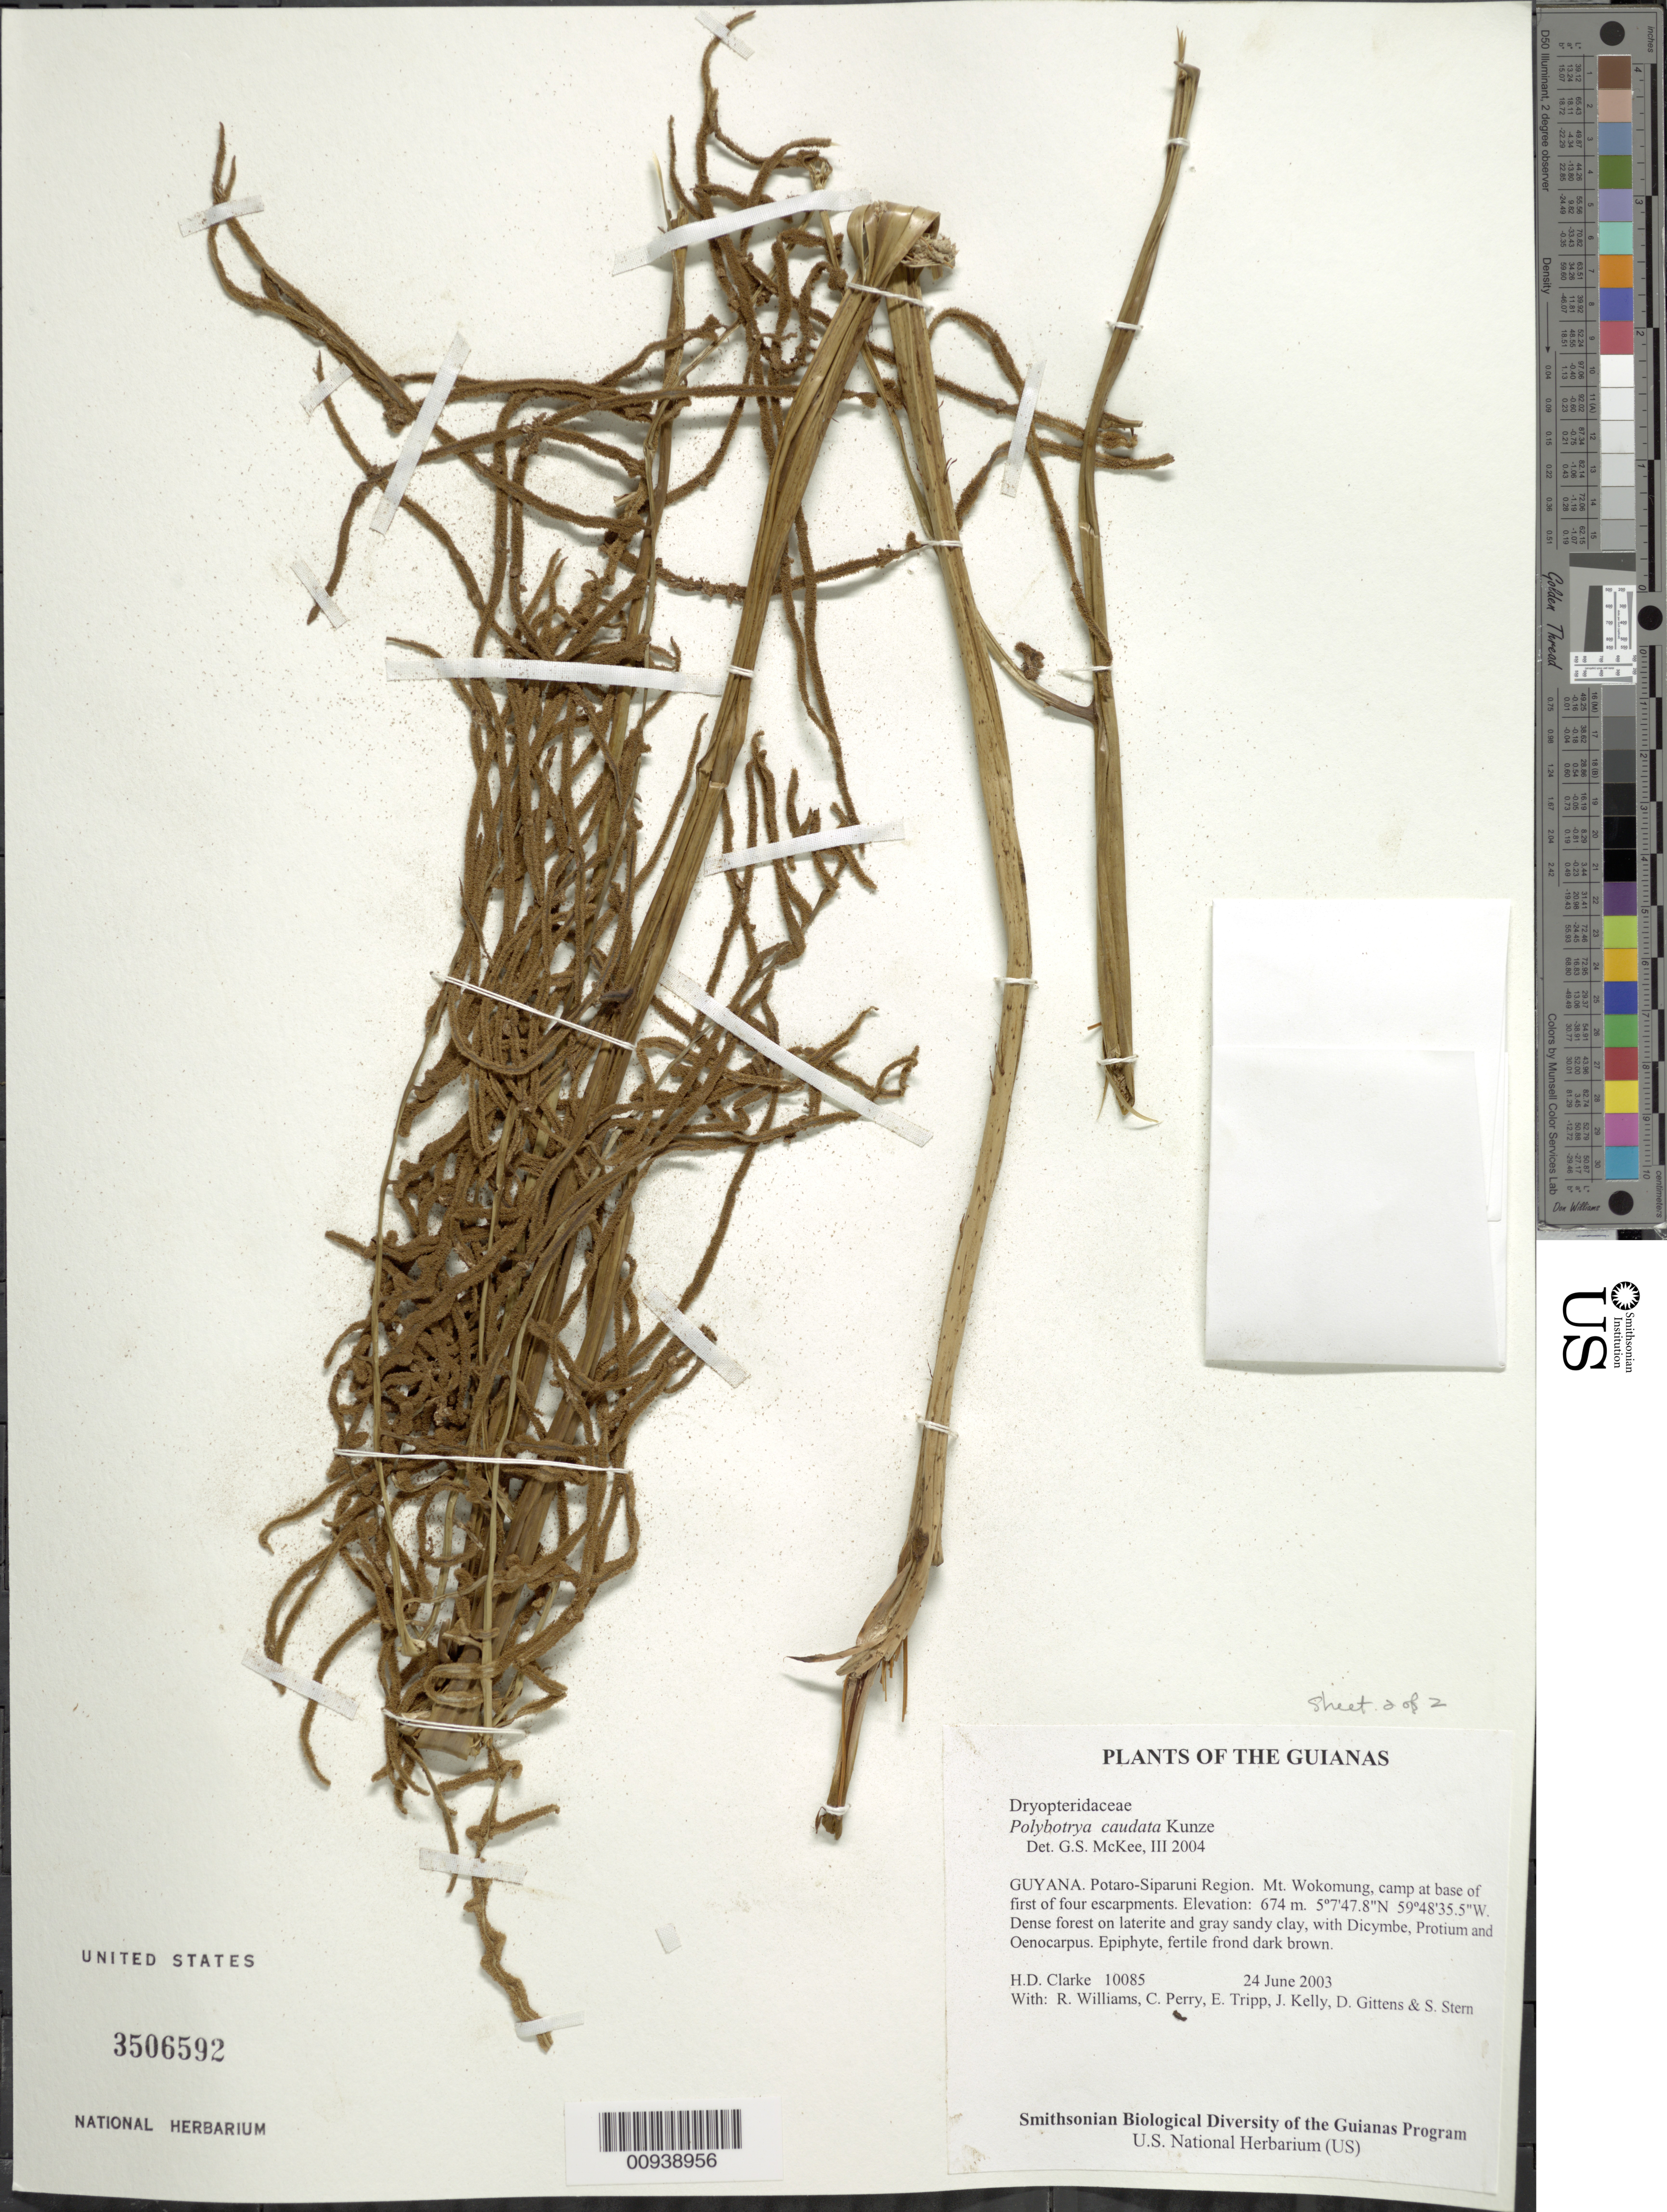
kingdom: Plantae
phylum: Tracheophyta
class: Polypodiopsida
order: Polypodiales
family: Dryopteridaceae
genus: Polybotrya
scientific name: Polybotrya caudata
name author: Kunze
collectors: H. D. Clarke, R. Williams, C. Perry, E. Tripp, J. Kelly, D. Gittens & S. R. Stern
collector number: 10085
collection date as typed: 24 June 2003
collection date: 2003-06-24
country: Guyana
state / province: Potaro-Siparuni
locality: Mt. Wokomung, camp at base of first of four escarpments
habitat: Dense forest on laterite and gray sandy clay, with Dicymbe, Protium and Oenocarpus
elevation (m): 674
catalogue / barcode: US 3506592